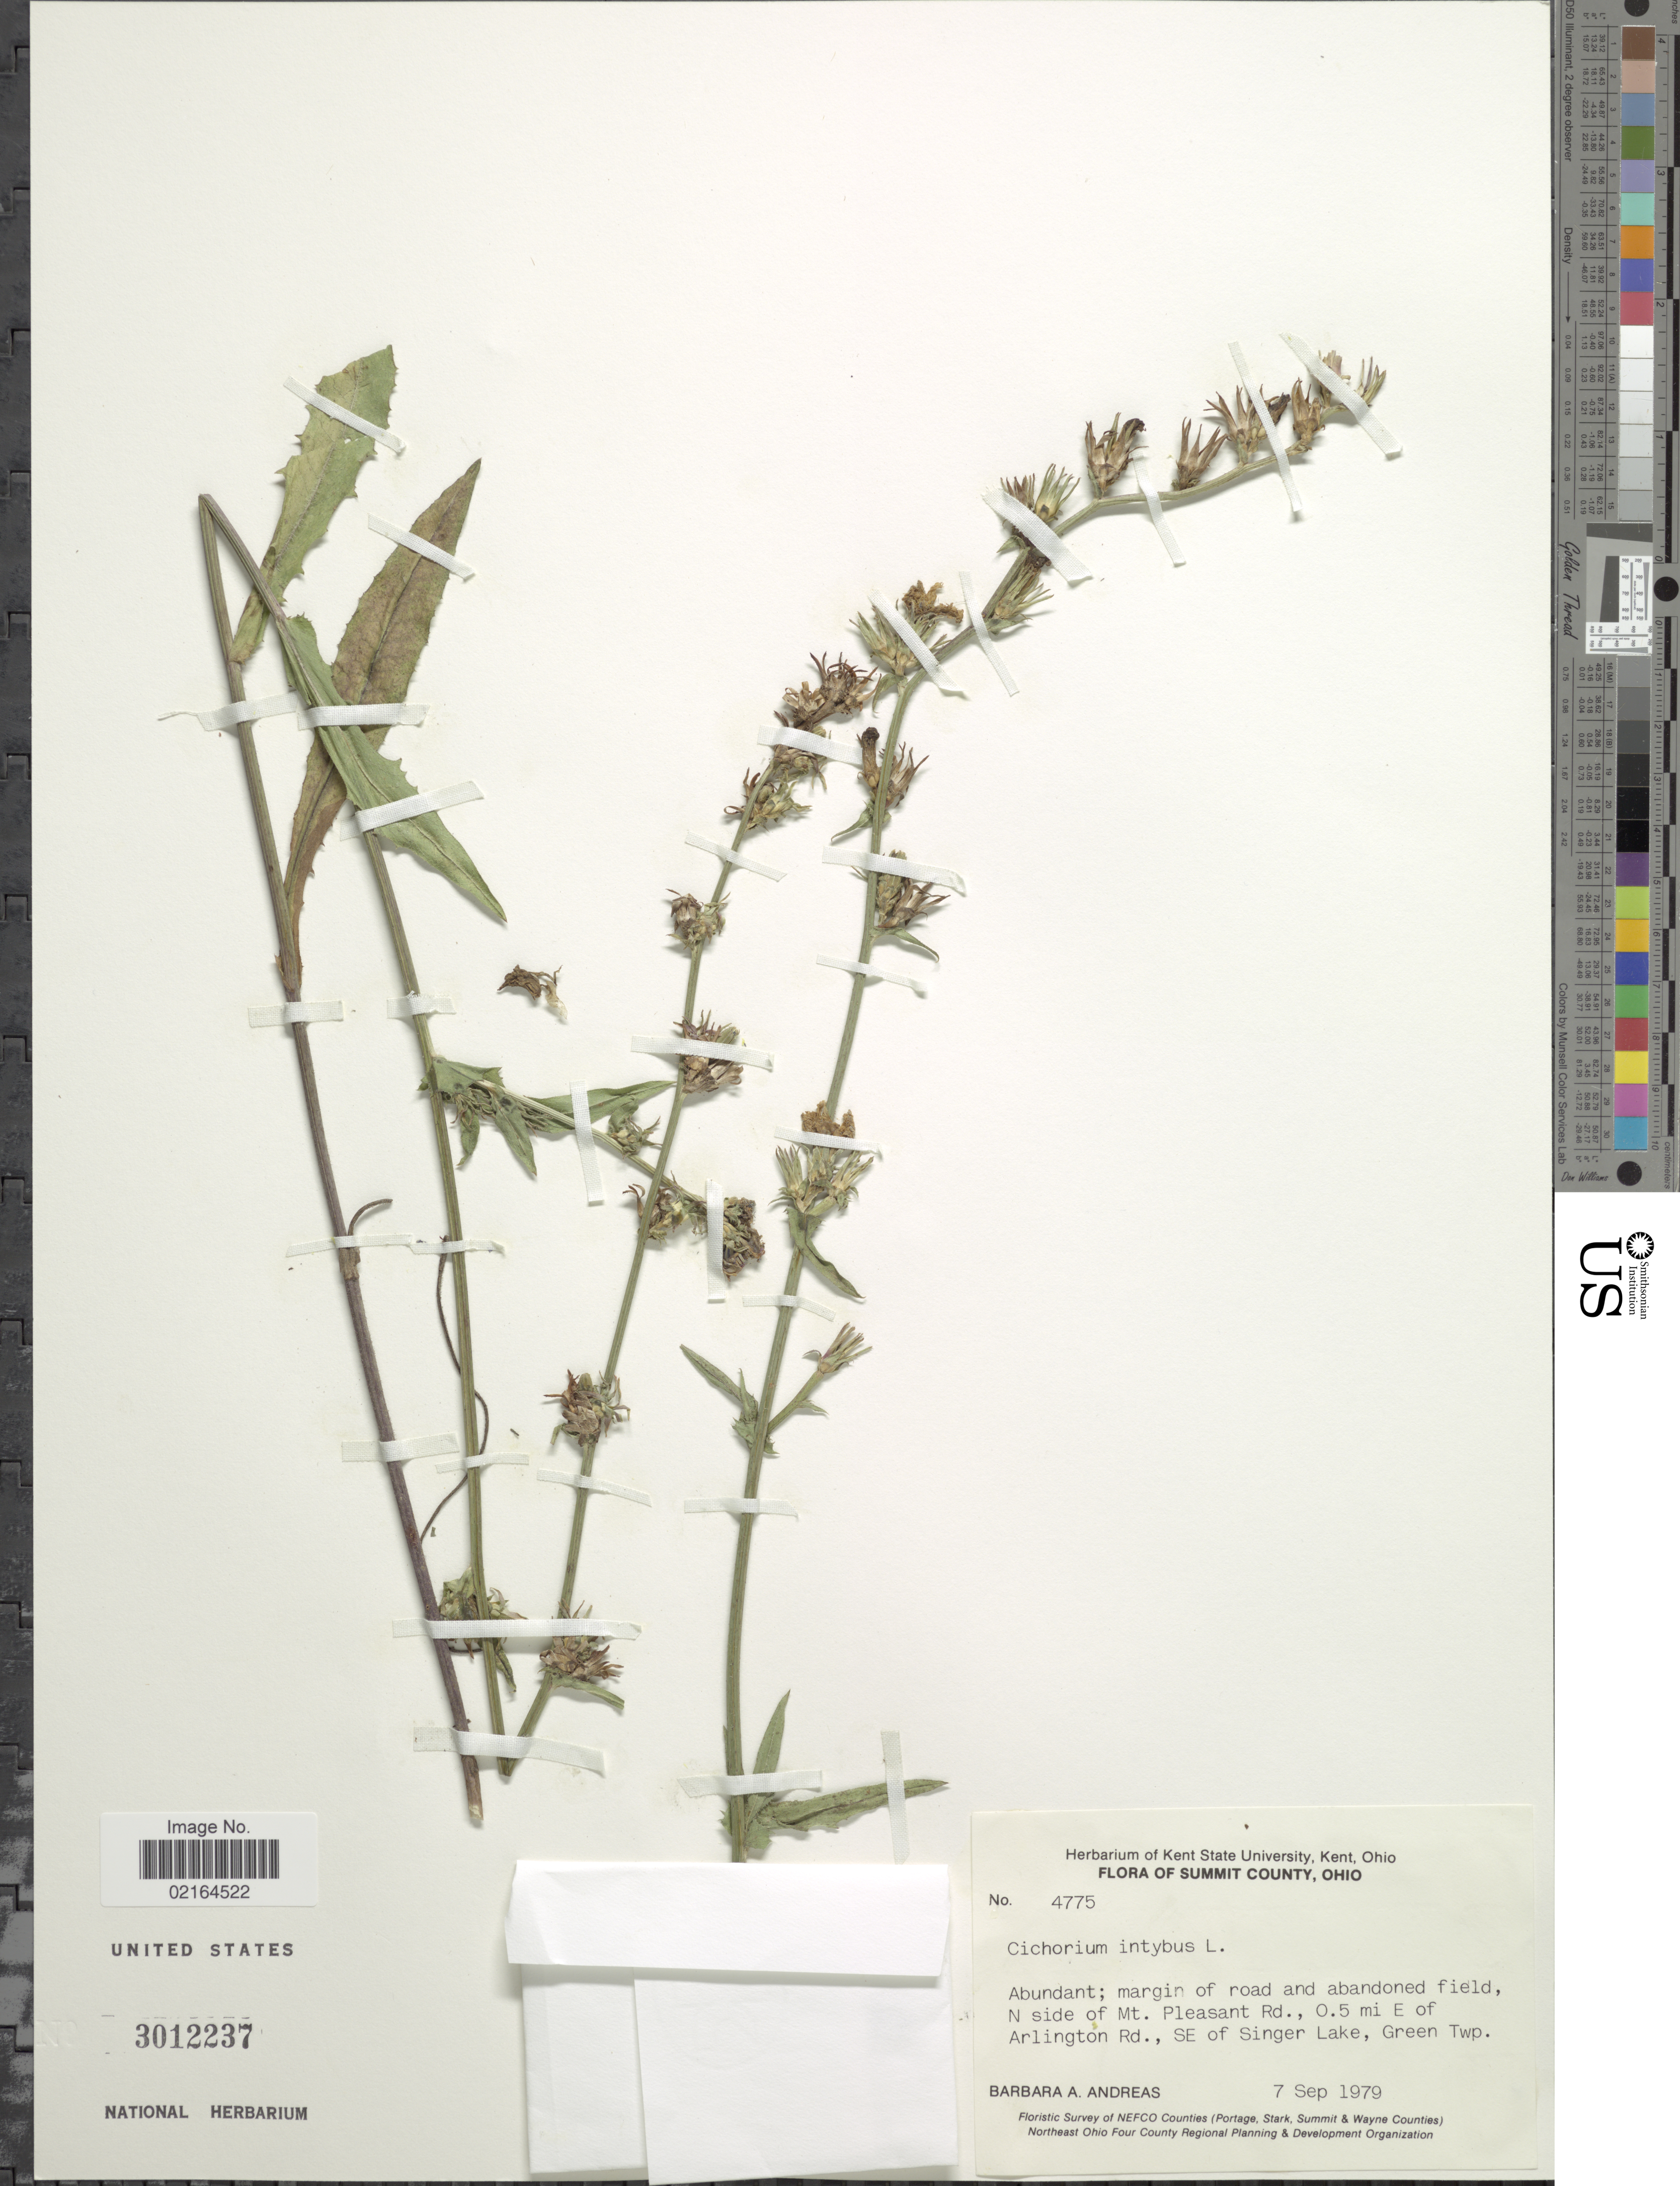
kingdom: Plantae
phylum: Tracheophyta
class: Magnoliopsida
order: Asterales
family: Asteraceae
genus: Cichorium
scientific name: Cichorium intybus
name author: L.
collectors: B. A. Andreas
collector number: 4775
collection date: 1979-09-07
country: United States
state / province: Ohio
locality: Summit County, Ohio, margin of road and abandoned field, N side of Mt. Pleasant Rd., 0.5 mi E of Arlington Rd., SE of Singer Lake, Green Twp.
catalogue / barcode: US 3012237